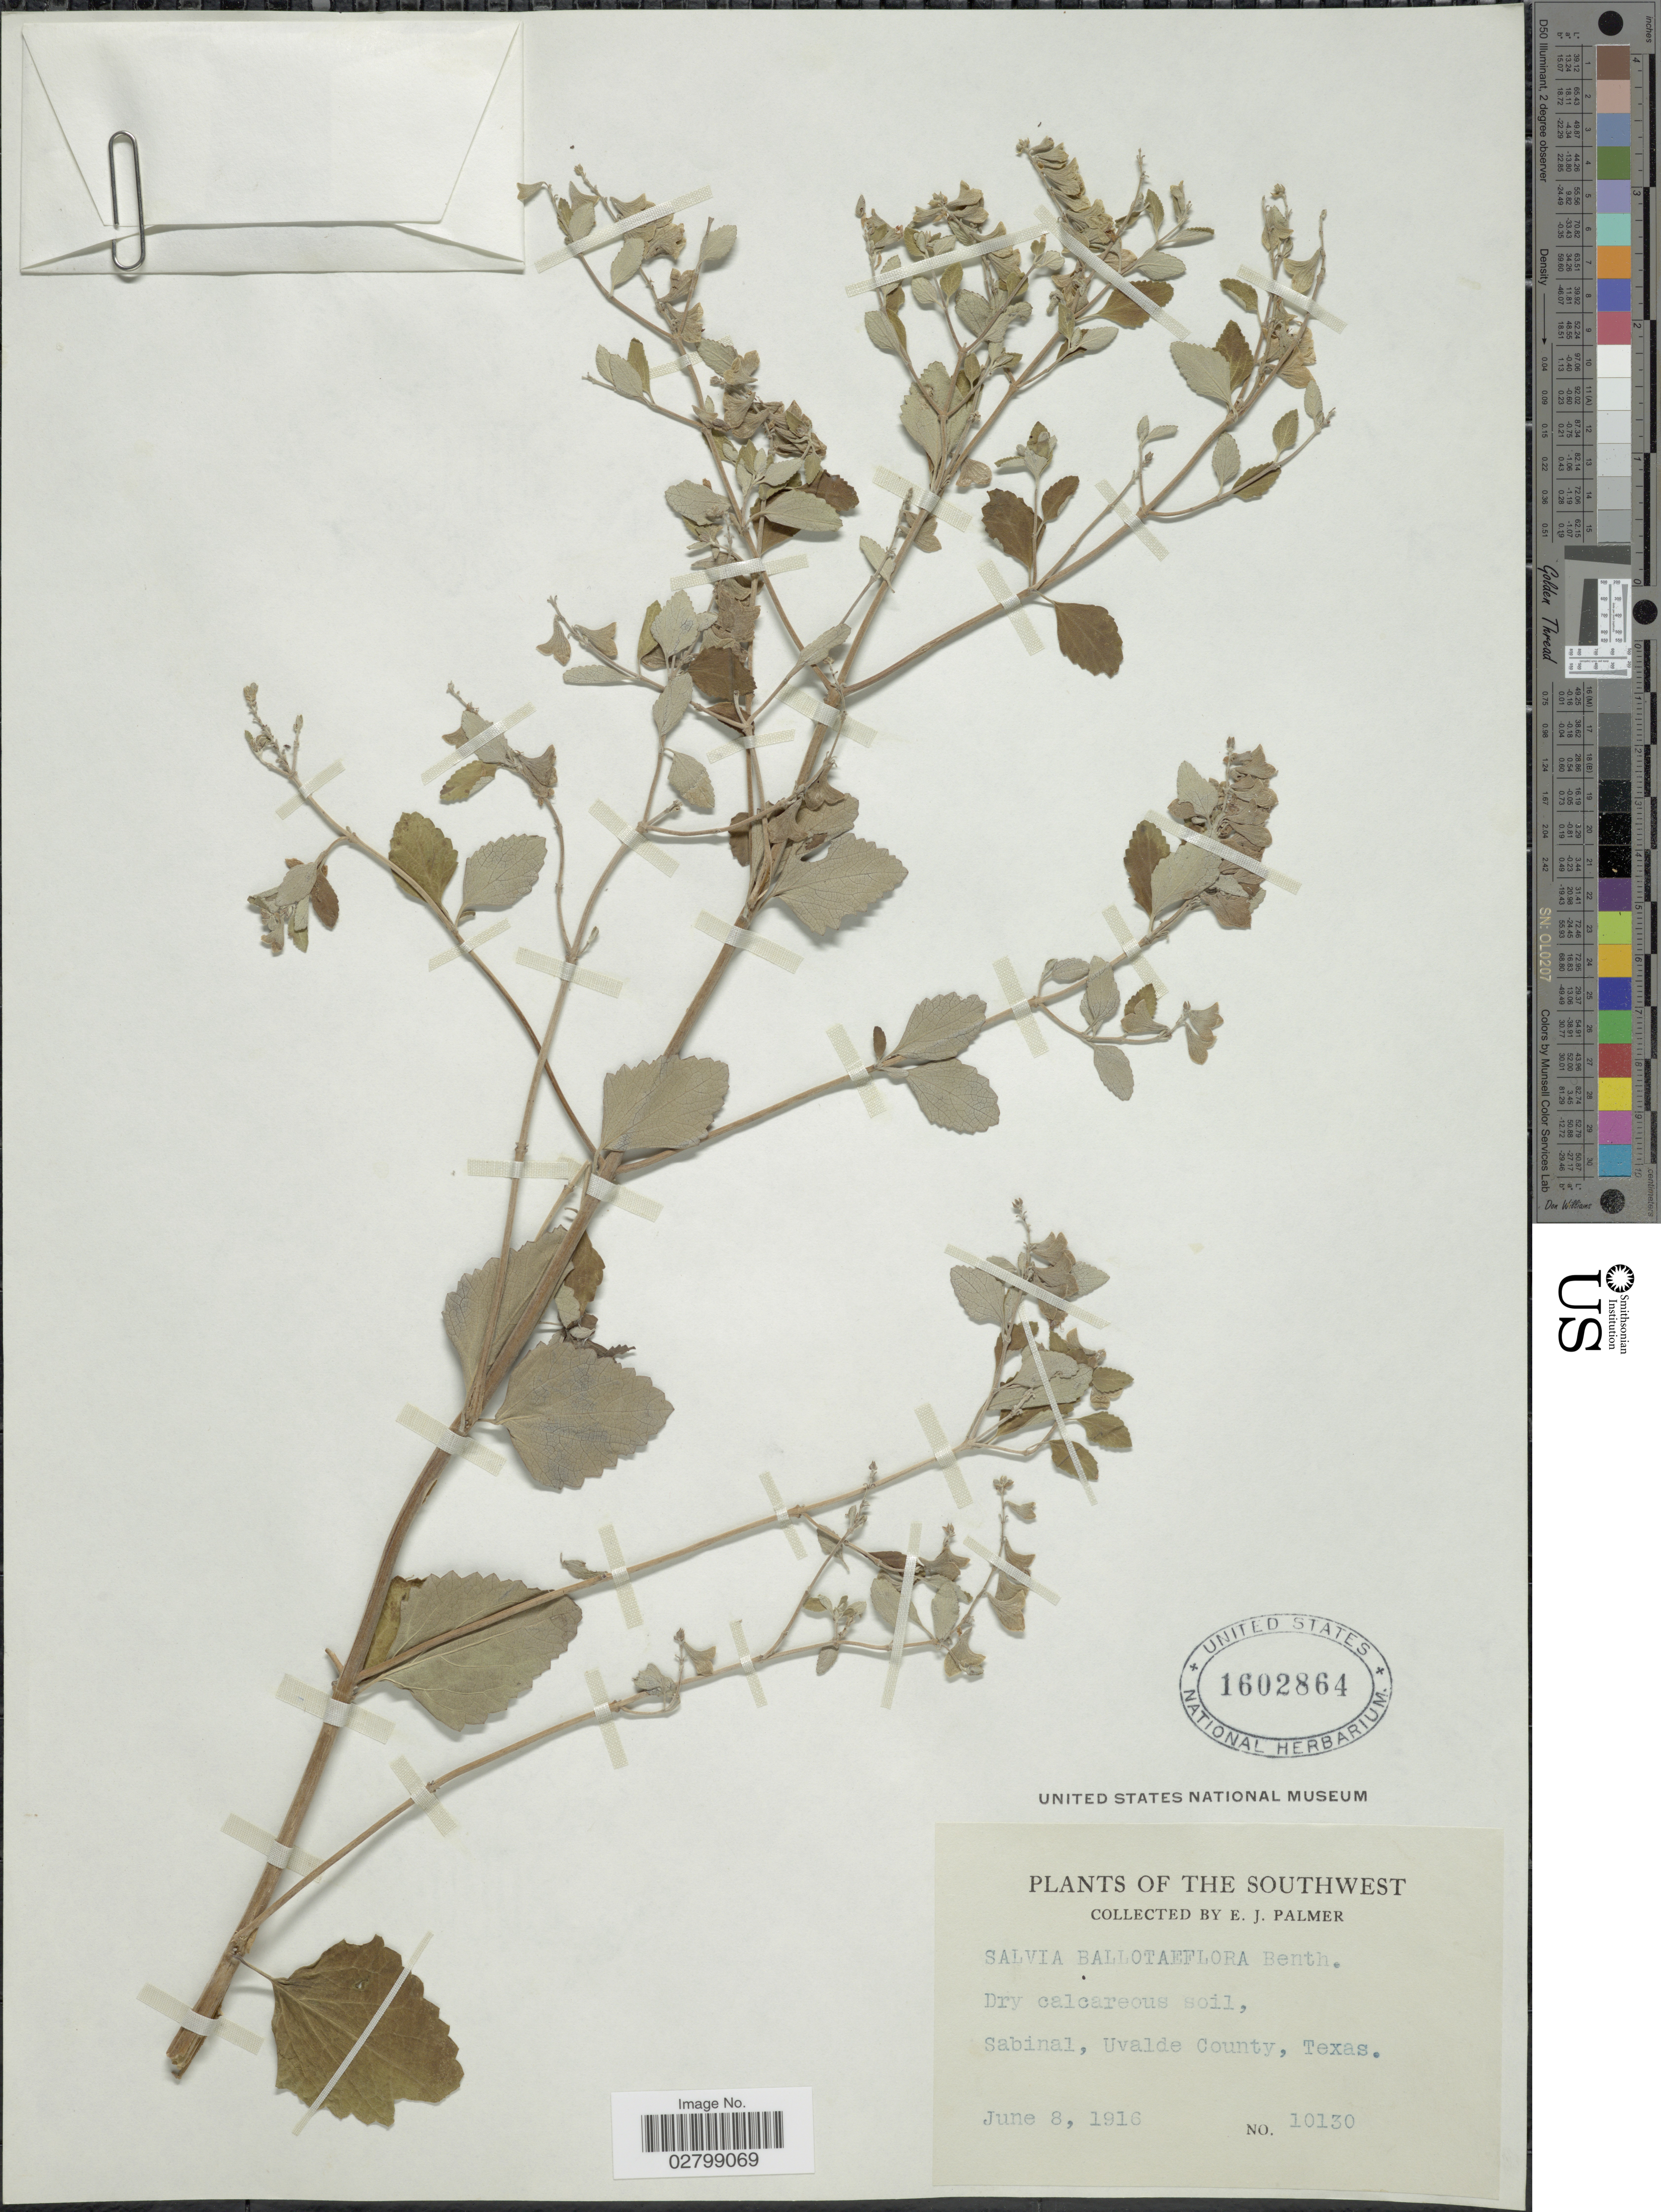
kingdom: Plantae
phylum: Tracheophyta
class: Magnoliopsida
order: Lamiales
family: Lamiaceae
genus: Salvia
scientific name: Salvia ballotiflora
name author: Benth.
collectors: E. J. Palmer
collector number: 10130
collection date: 1916-06-08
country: United States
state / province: Texas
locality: The Southwest. Sabinal, Uvalde County.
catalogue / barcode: US 1602864